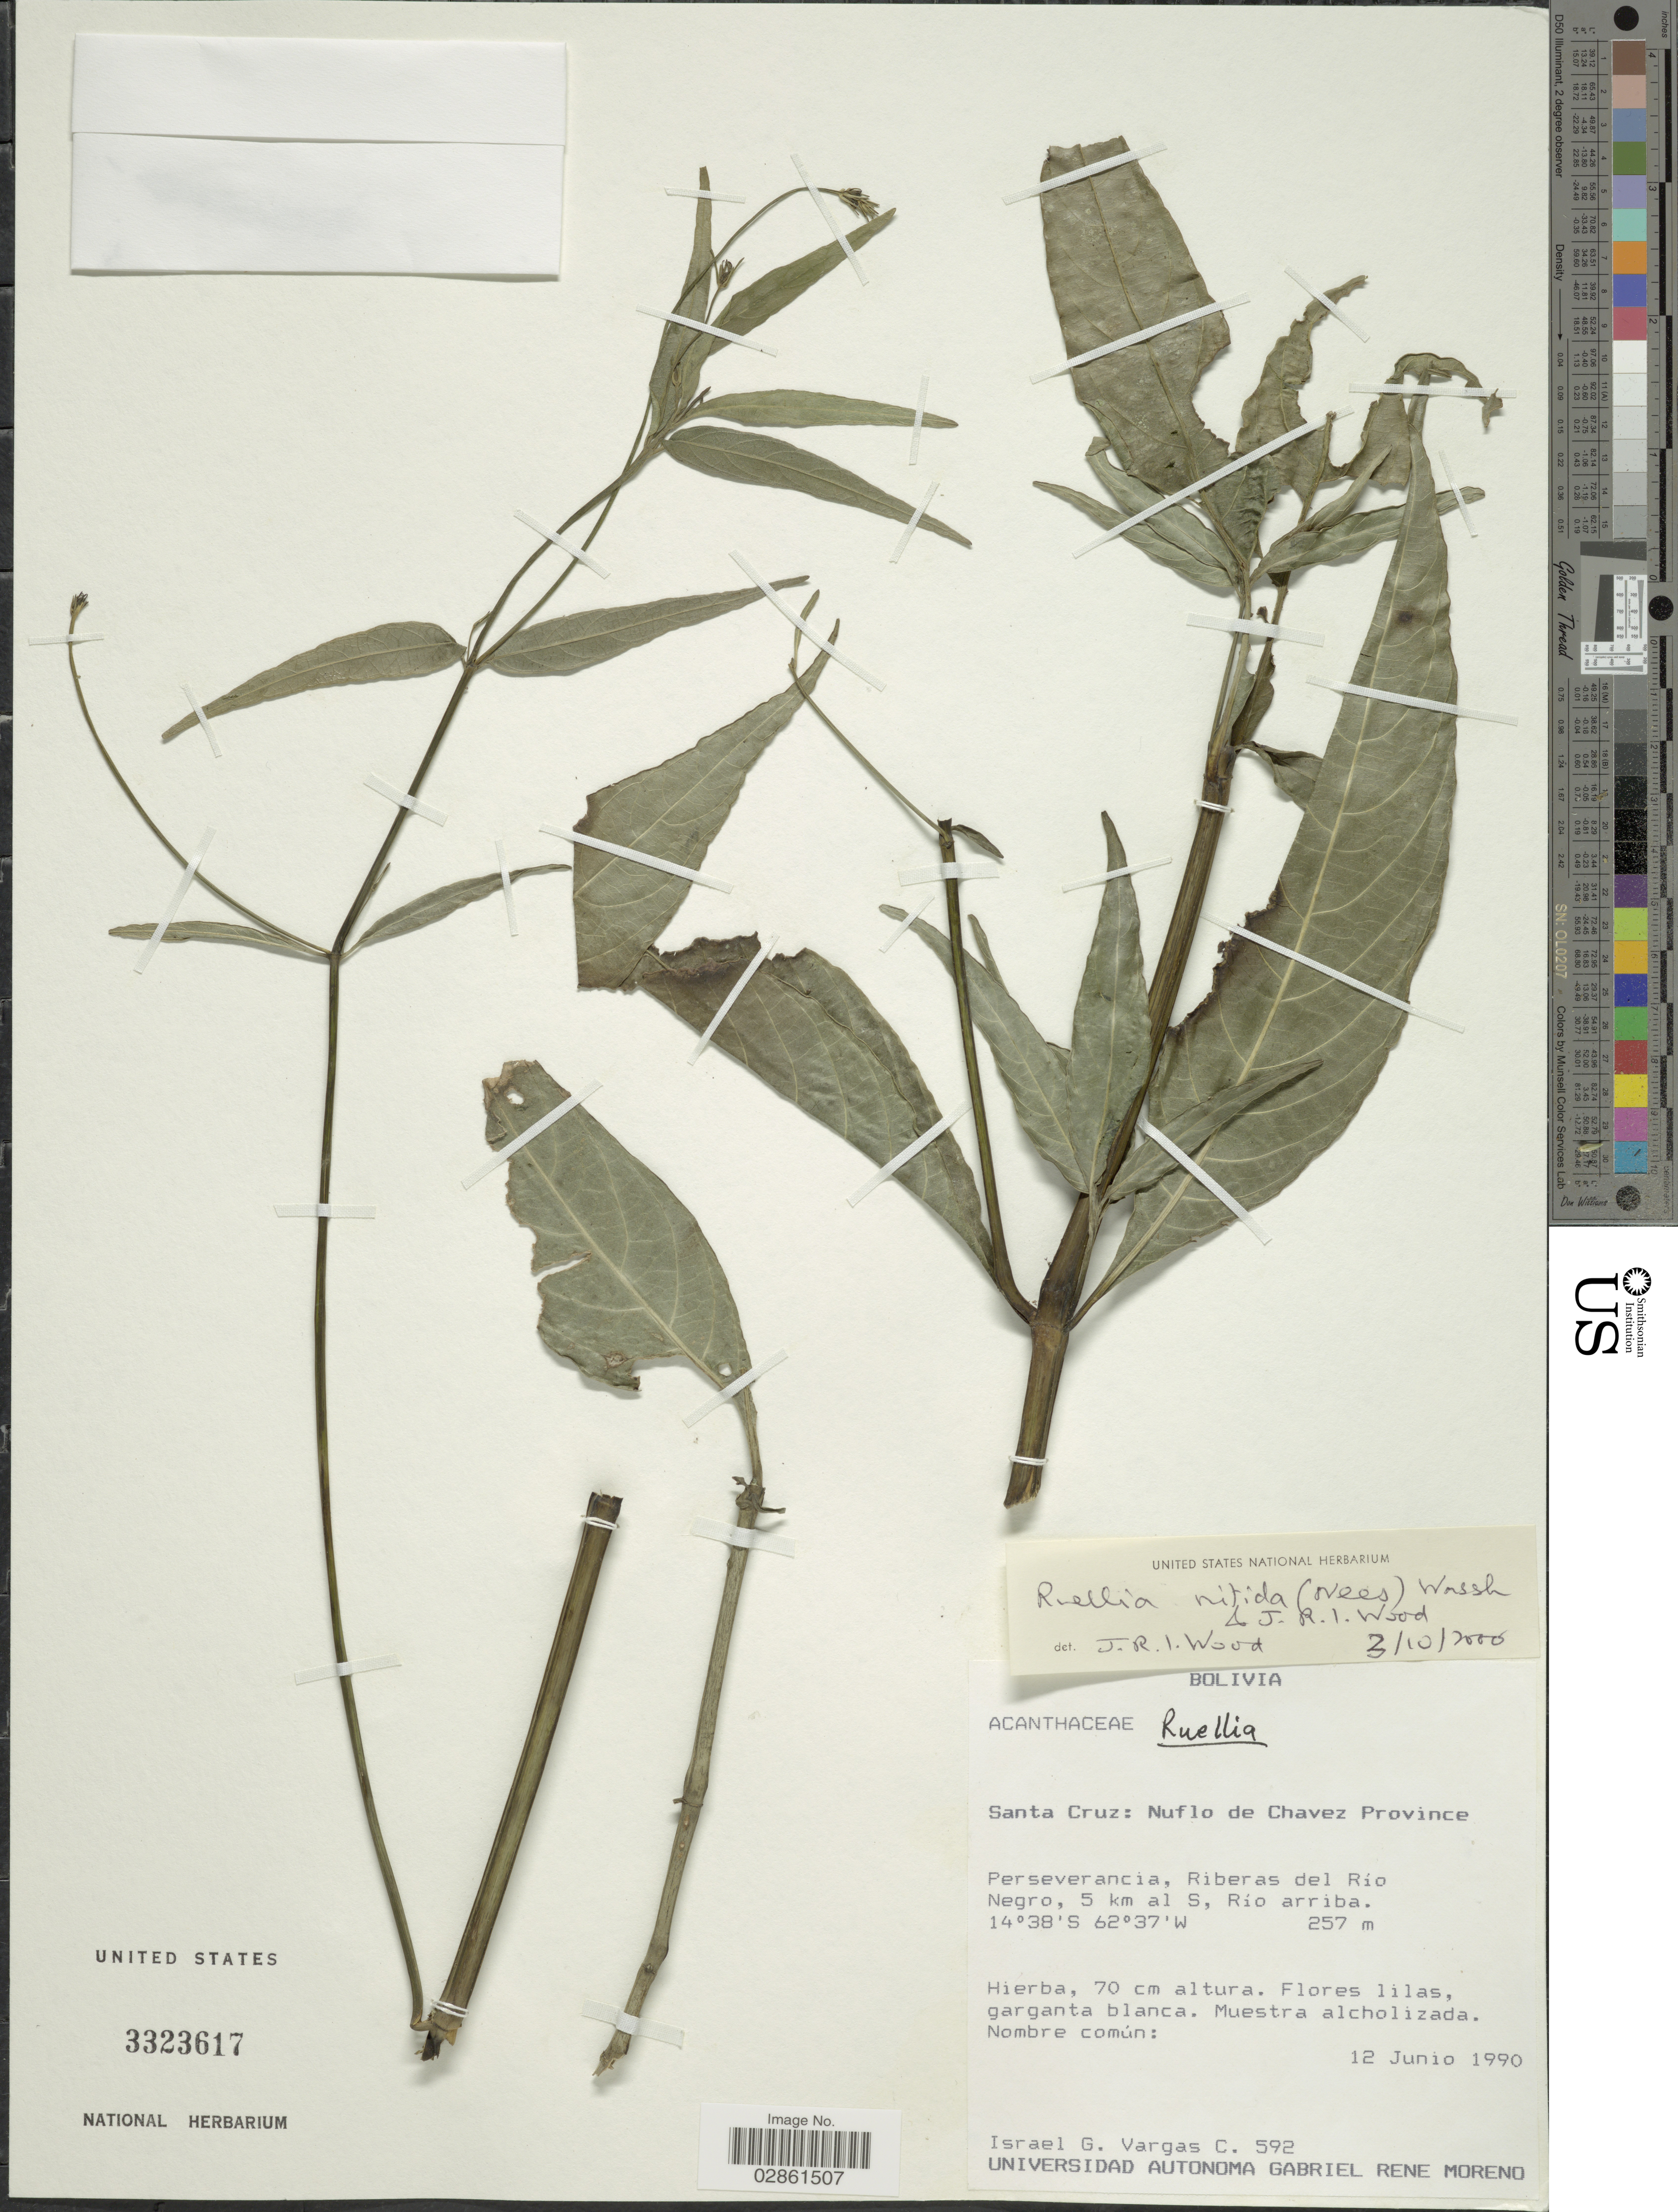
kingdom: Plantae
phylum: Tracheophyta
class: Magnoliopsida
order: Lamiales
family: Acanthaceae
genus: Ruellia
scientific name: Ruellia nitida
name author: (Nees) Wassh. & J.R.I. Wood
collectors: I. Vargas C.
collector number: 592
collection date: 1990-06-12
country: Bolivia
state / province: Santa Cruz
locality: Nuflo de Chavez Province. Perseverancia, Riberas del Río Negro, 5 km al S, Río arriba.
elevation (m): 257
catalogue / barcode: US 3323617